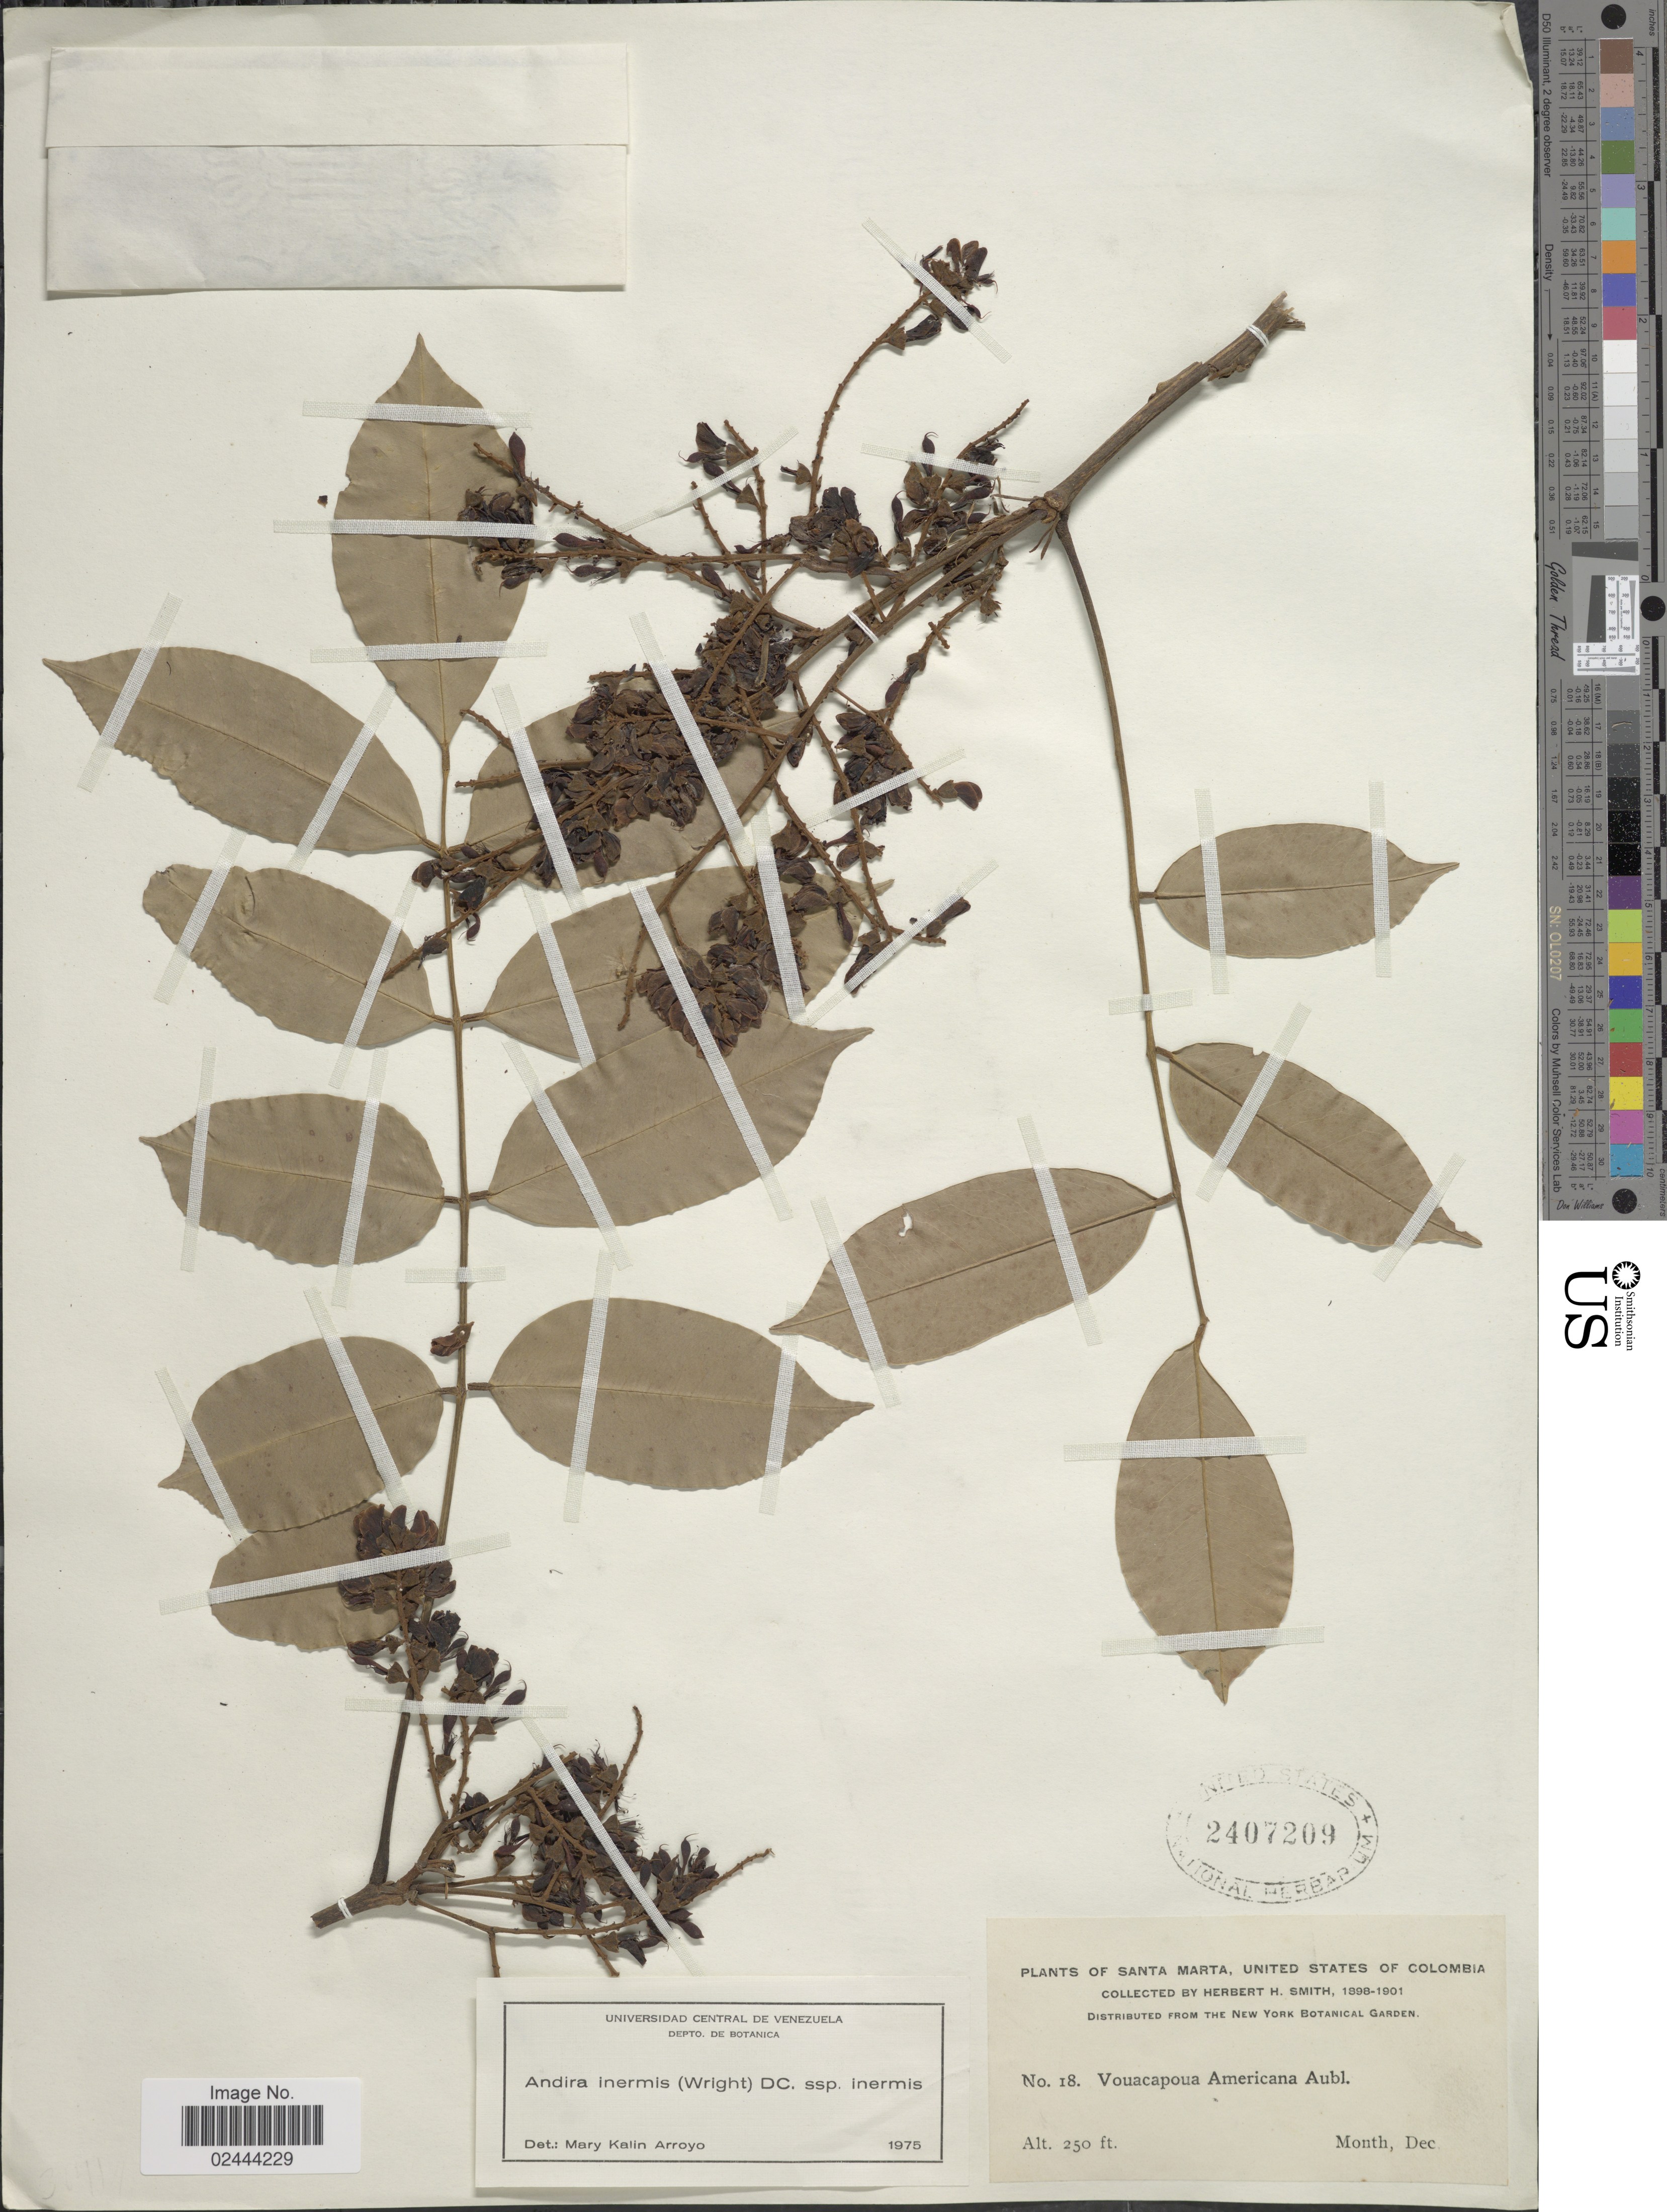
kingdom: Plantae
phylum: Tracheophyta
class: Magnoliopsida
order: Fabales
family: Fabaceae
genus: Andira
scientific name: Andira inermis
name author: (W. Wright) Kunth ex DC.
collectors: Herbert H. Smith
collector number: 18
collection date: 1898-12/1901-12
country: Colombia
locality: Santa Marta, United States of Colombia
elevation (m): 76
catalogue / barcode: US 2407209